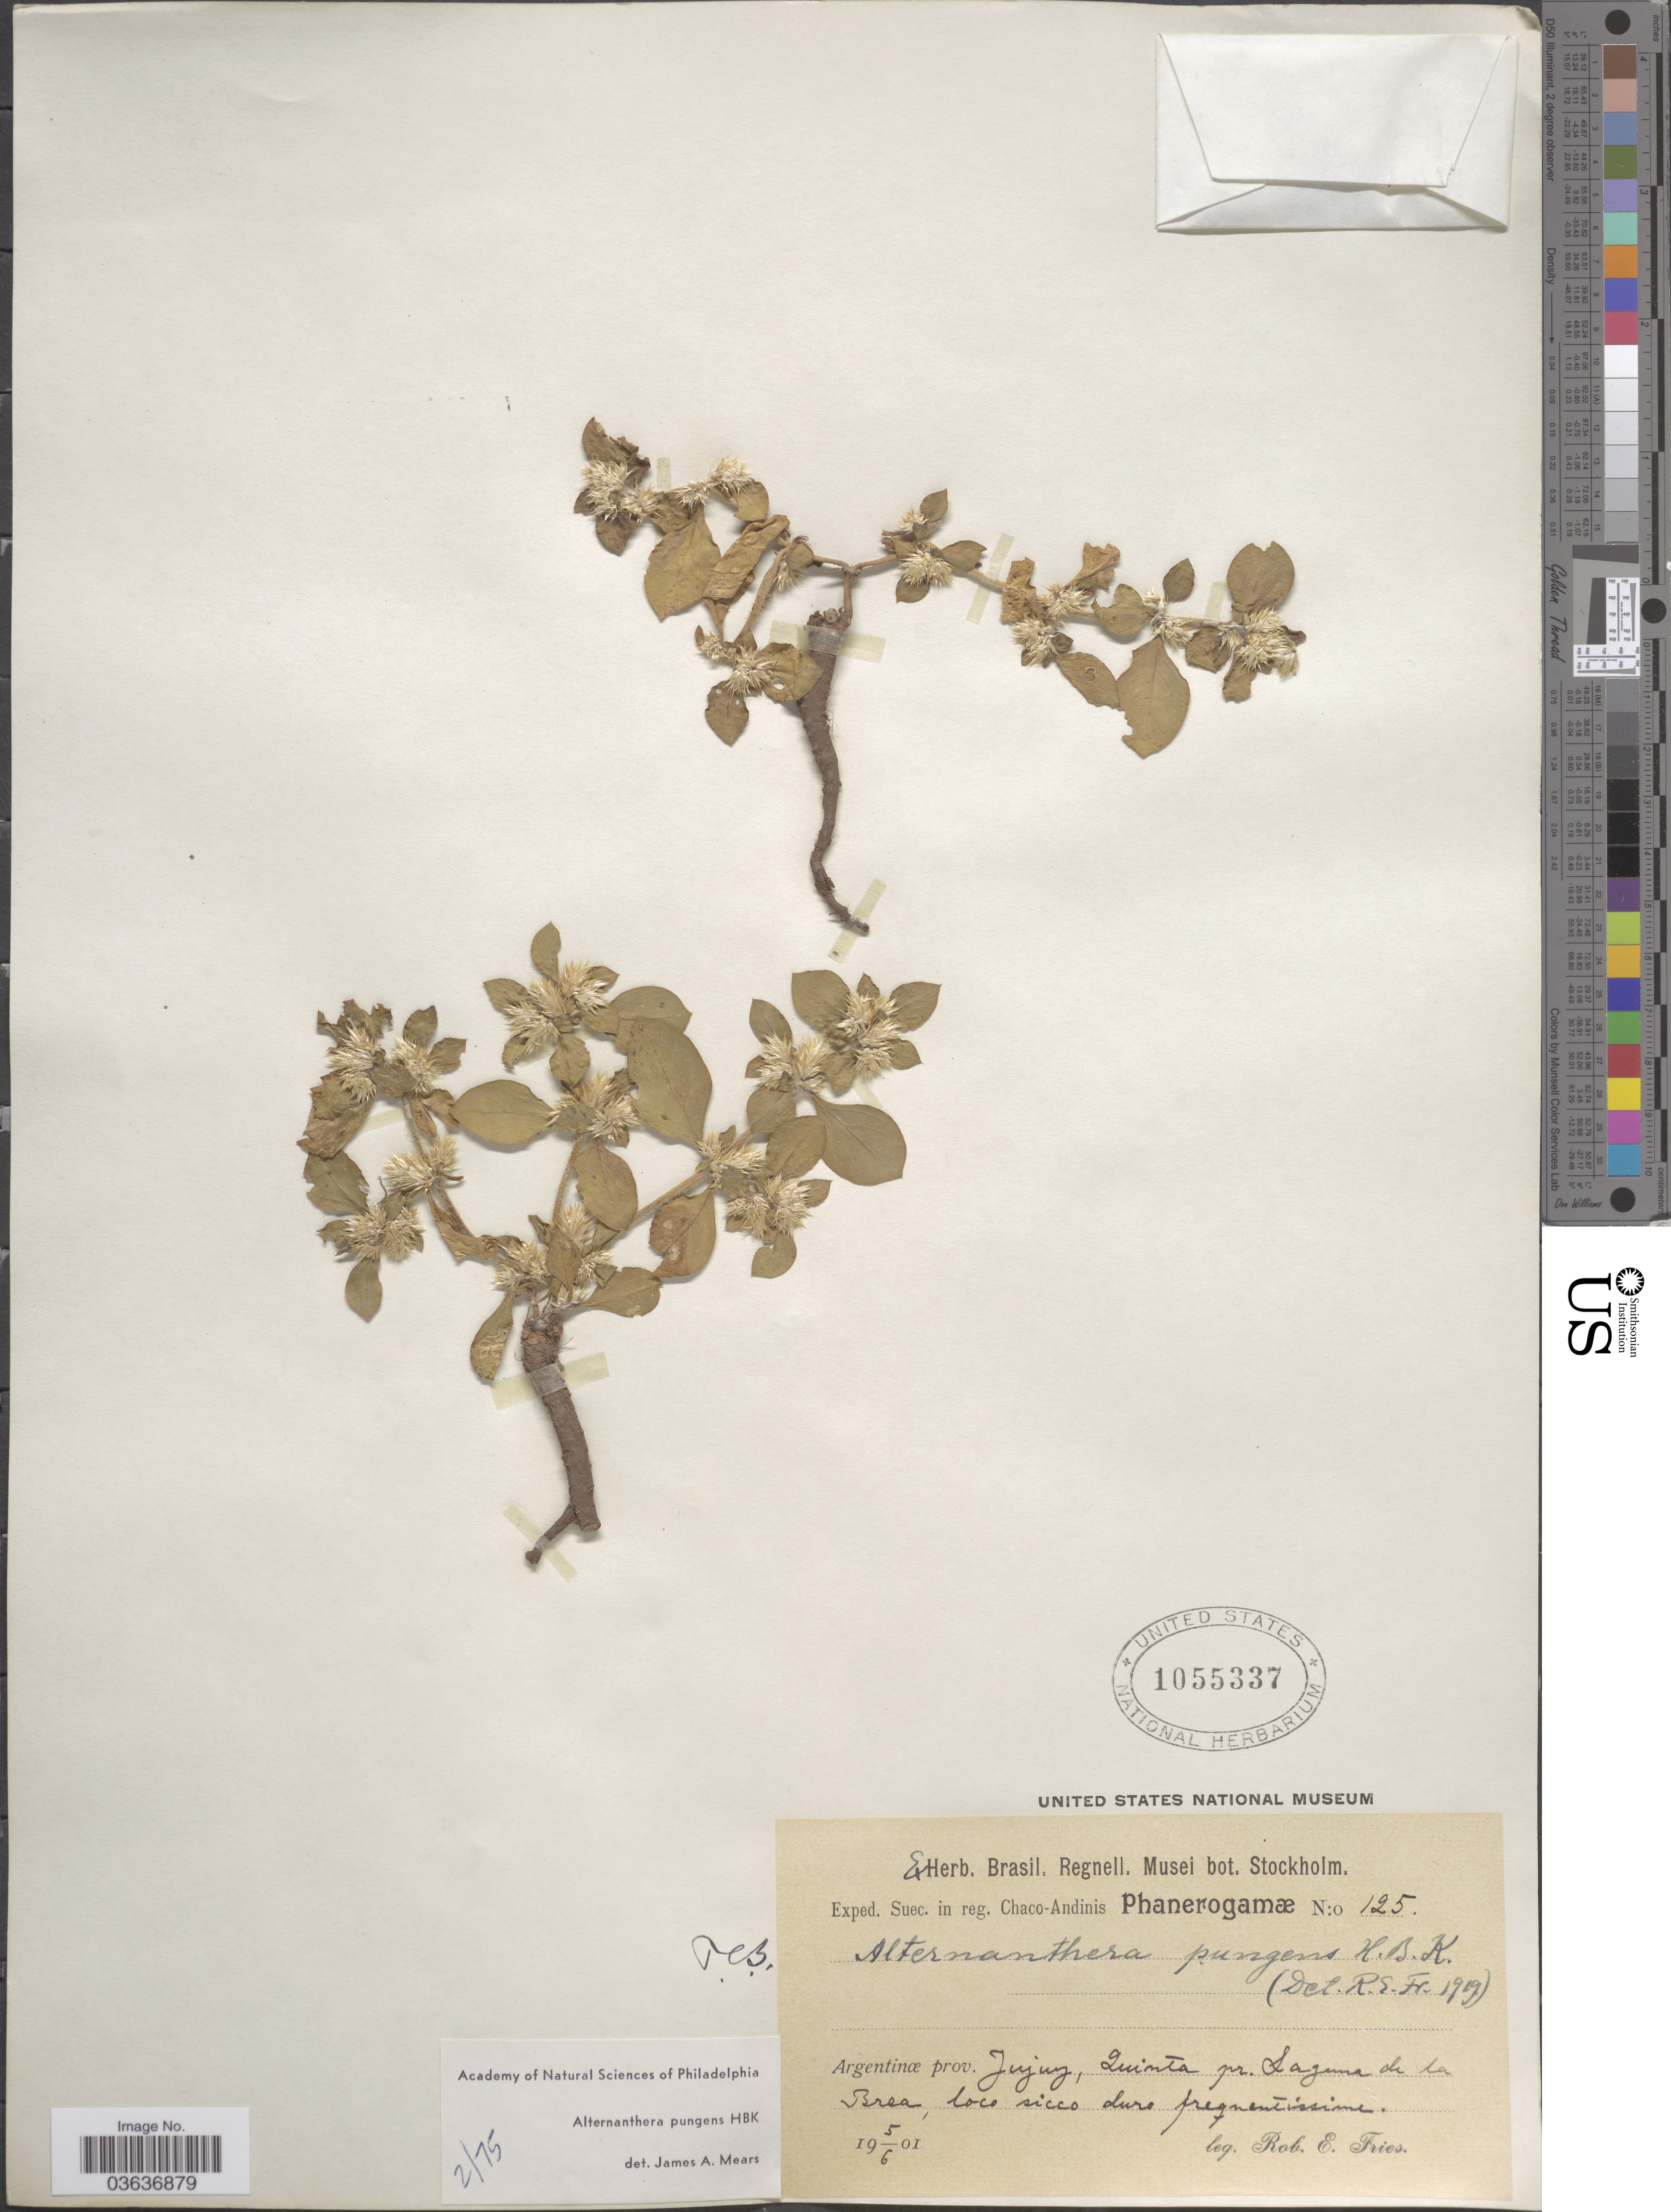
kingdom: Plantae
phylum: Tracheophyta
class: Magnoliopsida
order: Caryophyllales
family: Amaranthaceae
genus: Alternanthera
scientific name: Alternanthera pungens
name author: Kunth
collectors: R. E. Fries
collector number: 125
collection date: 1901-06-05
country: Argentina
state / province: Jujuy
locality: Quinta pr. Laguna de la Brea.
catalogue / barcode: US 1055337